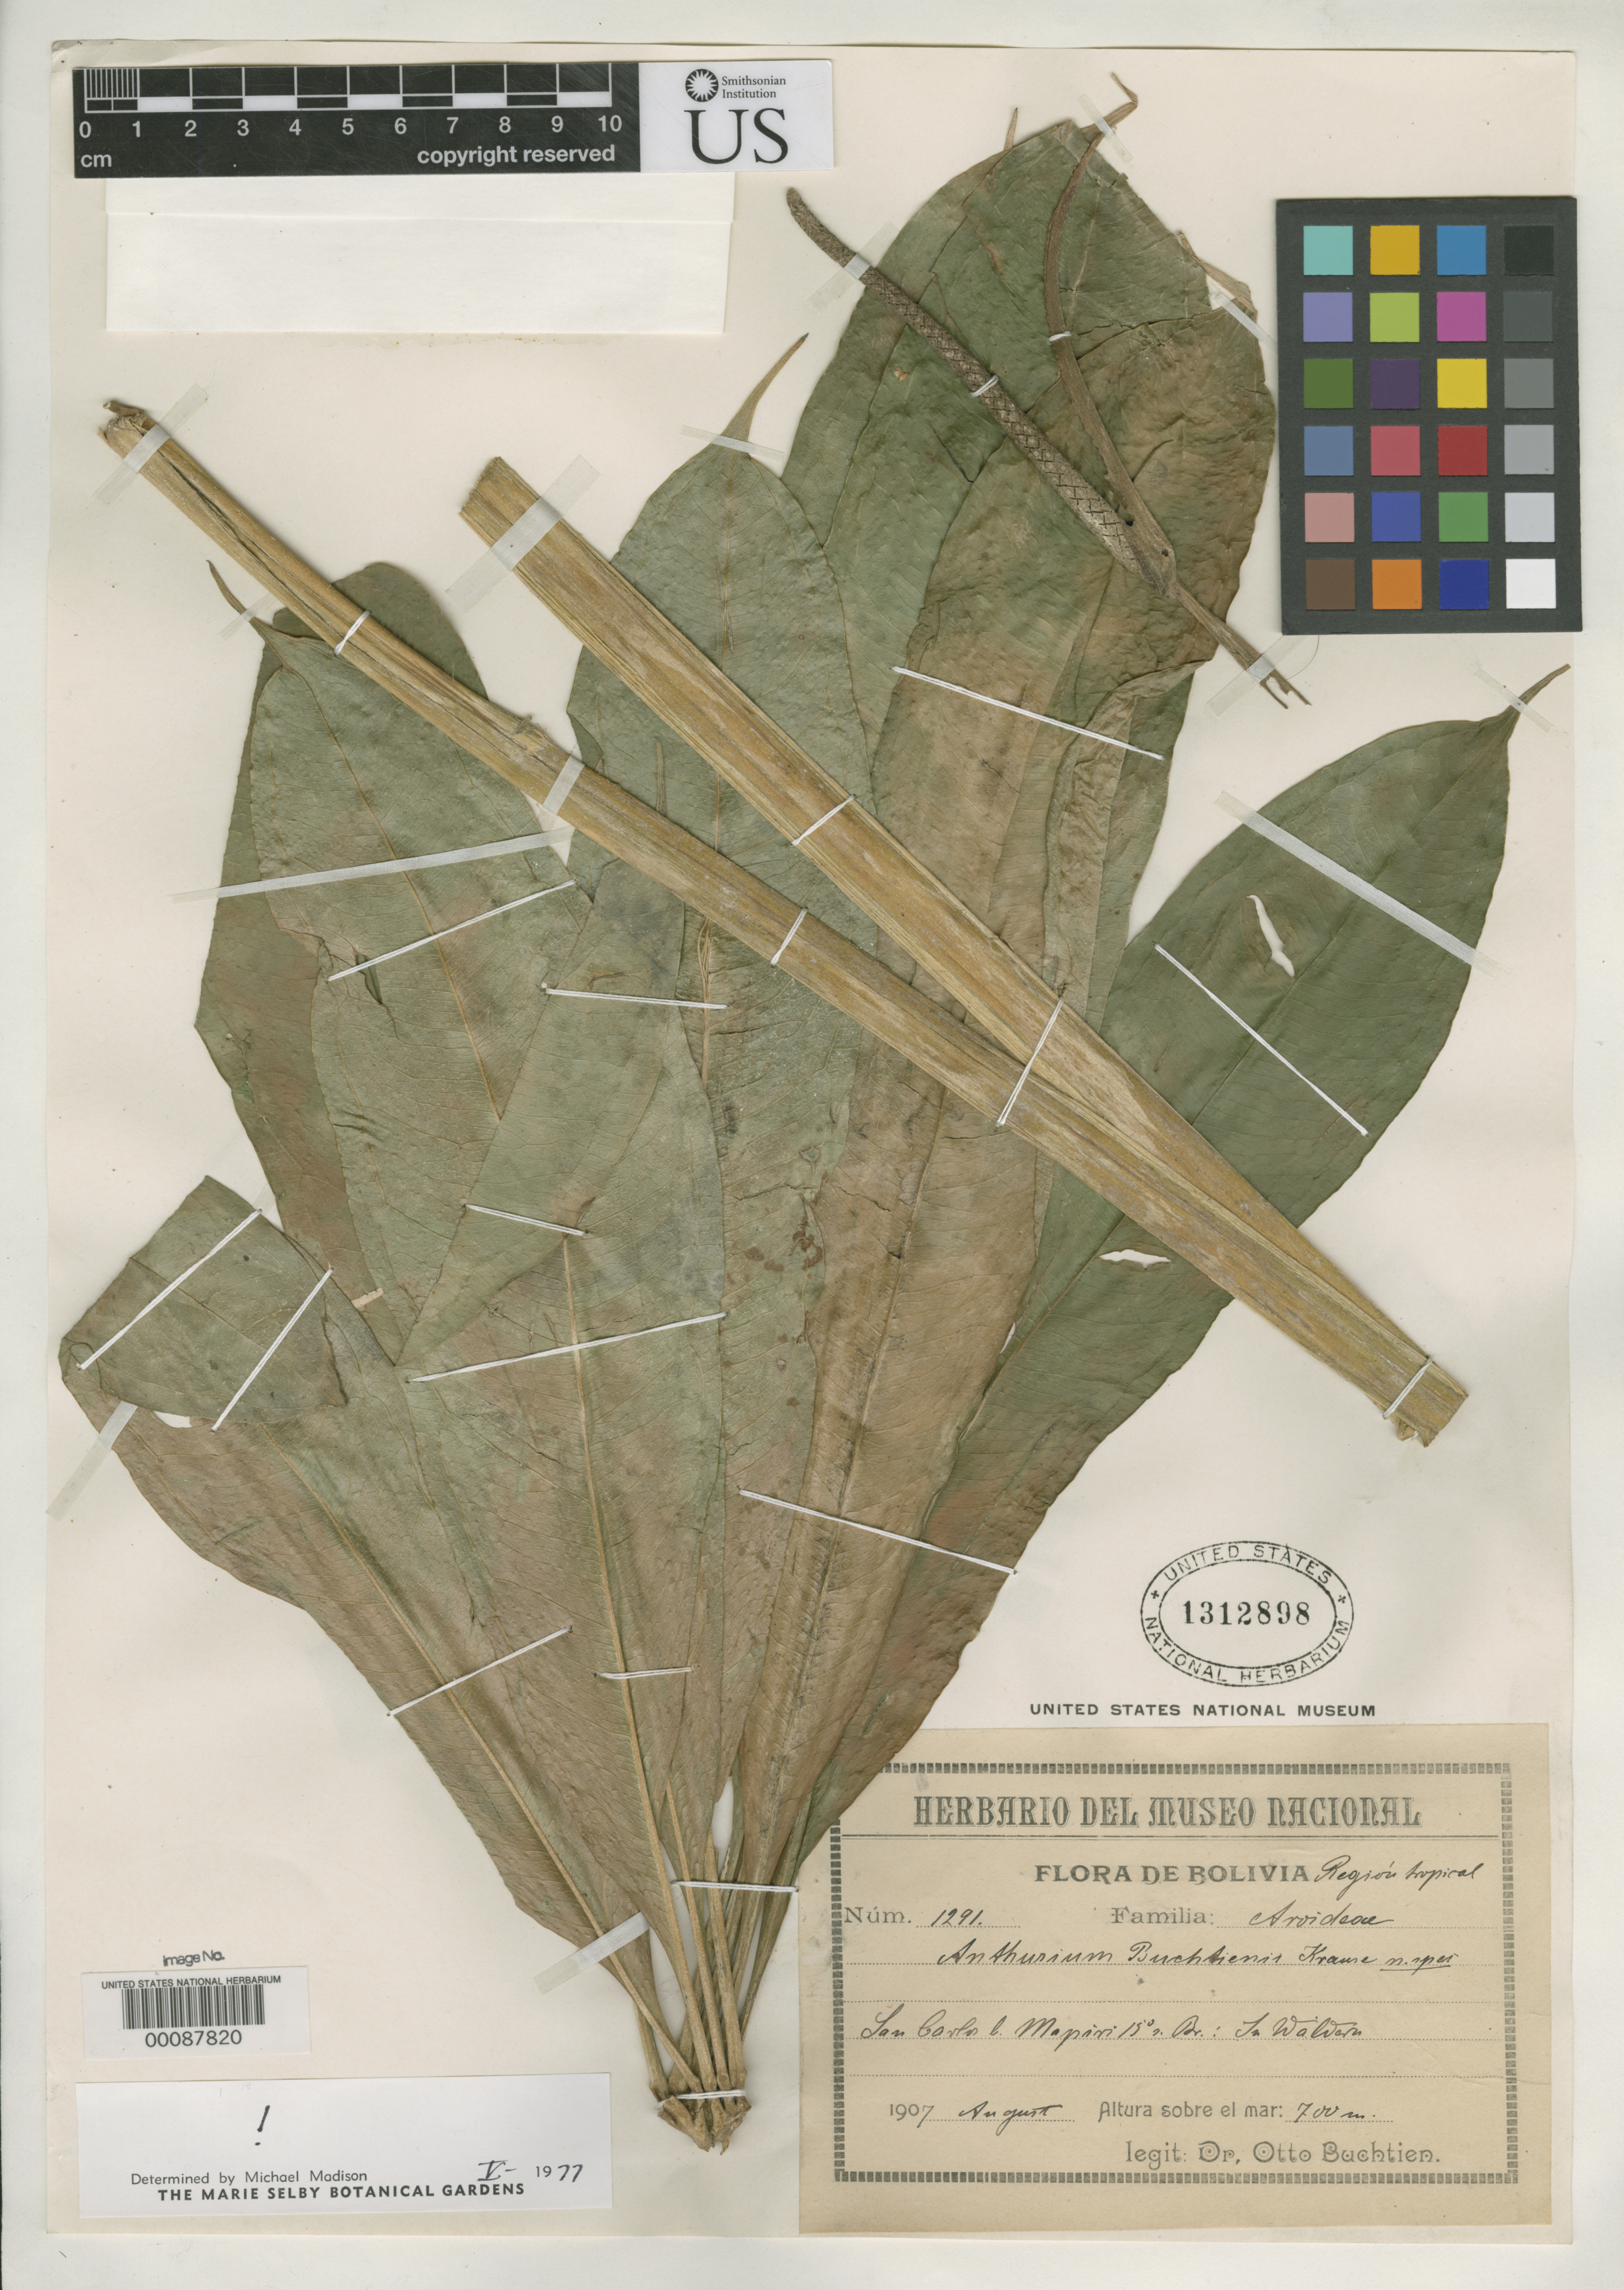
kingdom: Plantae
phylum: Tracheophyta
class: Liliopsida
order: Alismatales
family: Araceae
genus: Anthurium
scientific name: Anthurium buchtienii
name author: K. Krause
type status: Isotype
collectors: O. Buchtien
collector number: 1291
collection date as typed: Aug 1907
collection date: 1907-08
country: Bolivia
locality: San Carlos bei Mapiri.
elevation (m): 700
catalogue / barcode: US 1312898